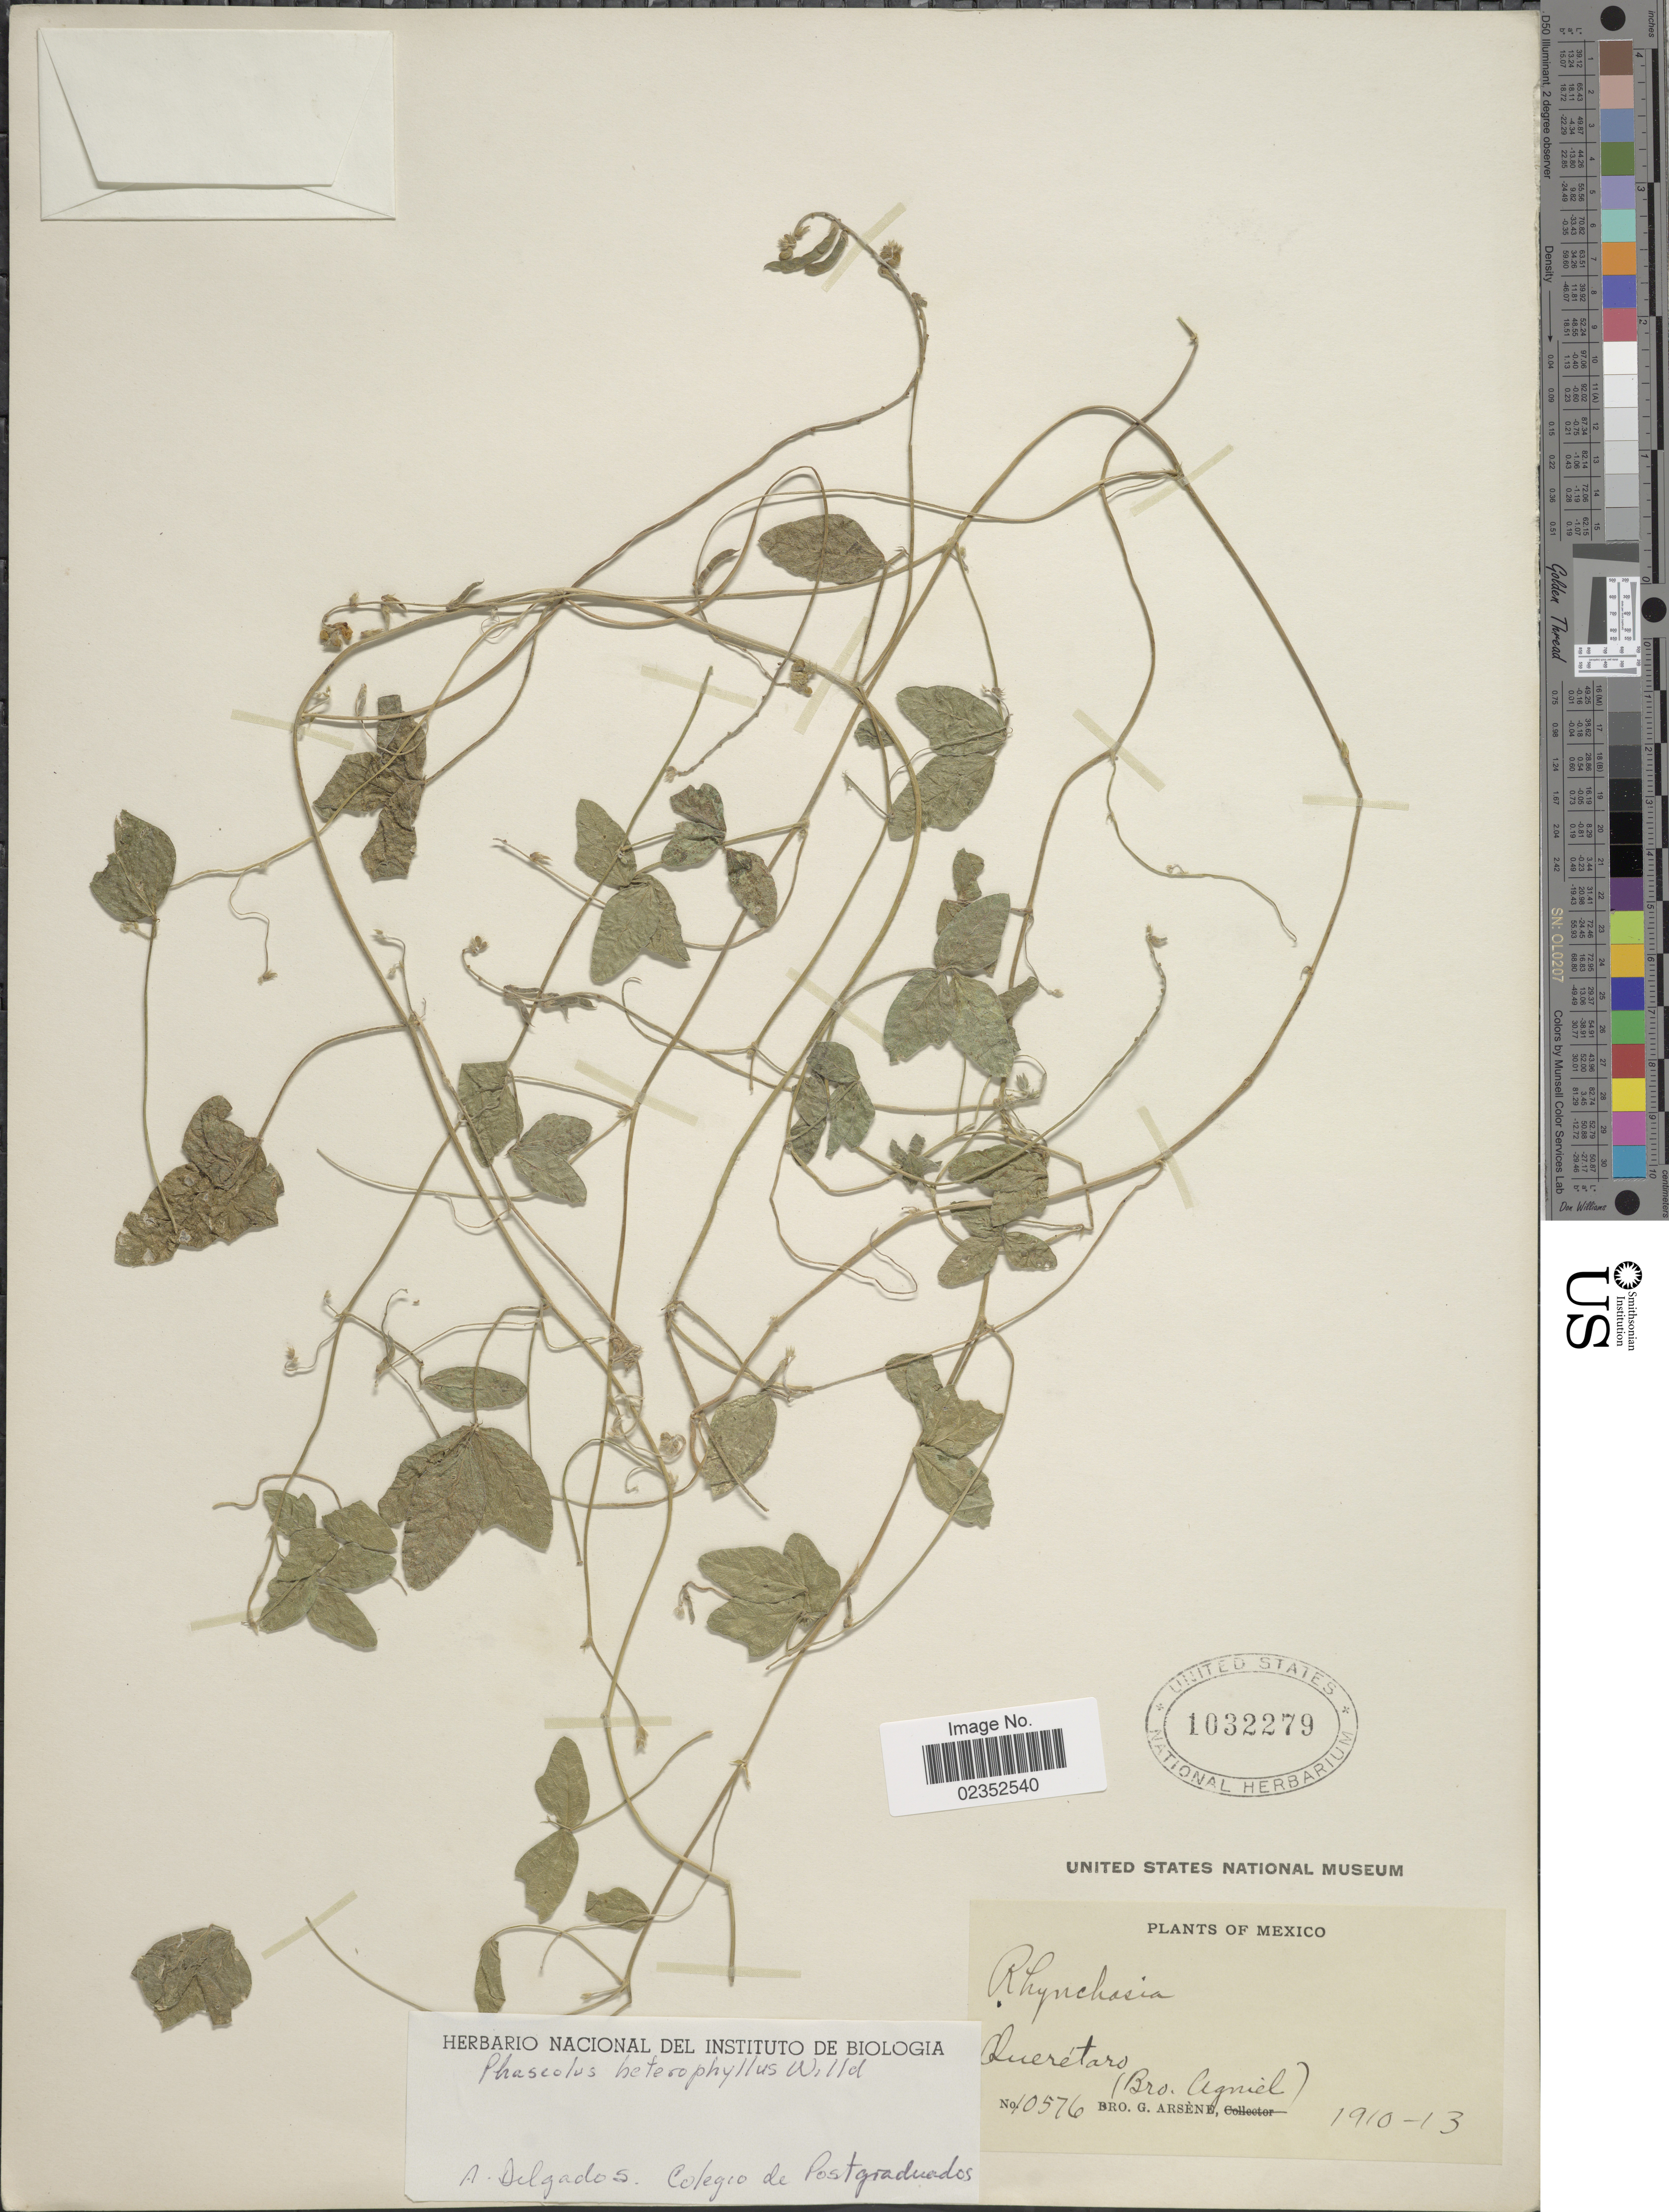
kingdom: Plantae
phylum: Tracheophyta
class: Magnoliopsida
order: Fabales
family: Fabaceae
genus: Macroptilium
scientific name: Macroptilium gibbosifolium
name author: (Ortega) A. Delgado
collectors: Bro. Agniel & Bro. G. Arsène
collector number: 10576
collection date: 1910/1913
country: Mexico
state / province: Querétaro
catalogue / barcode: US 1032279